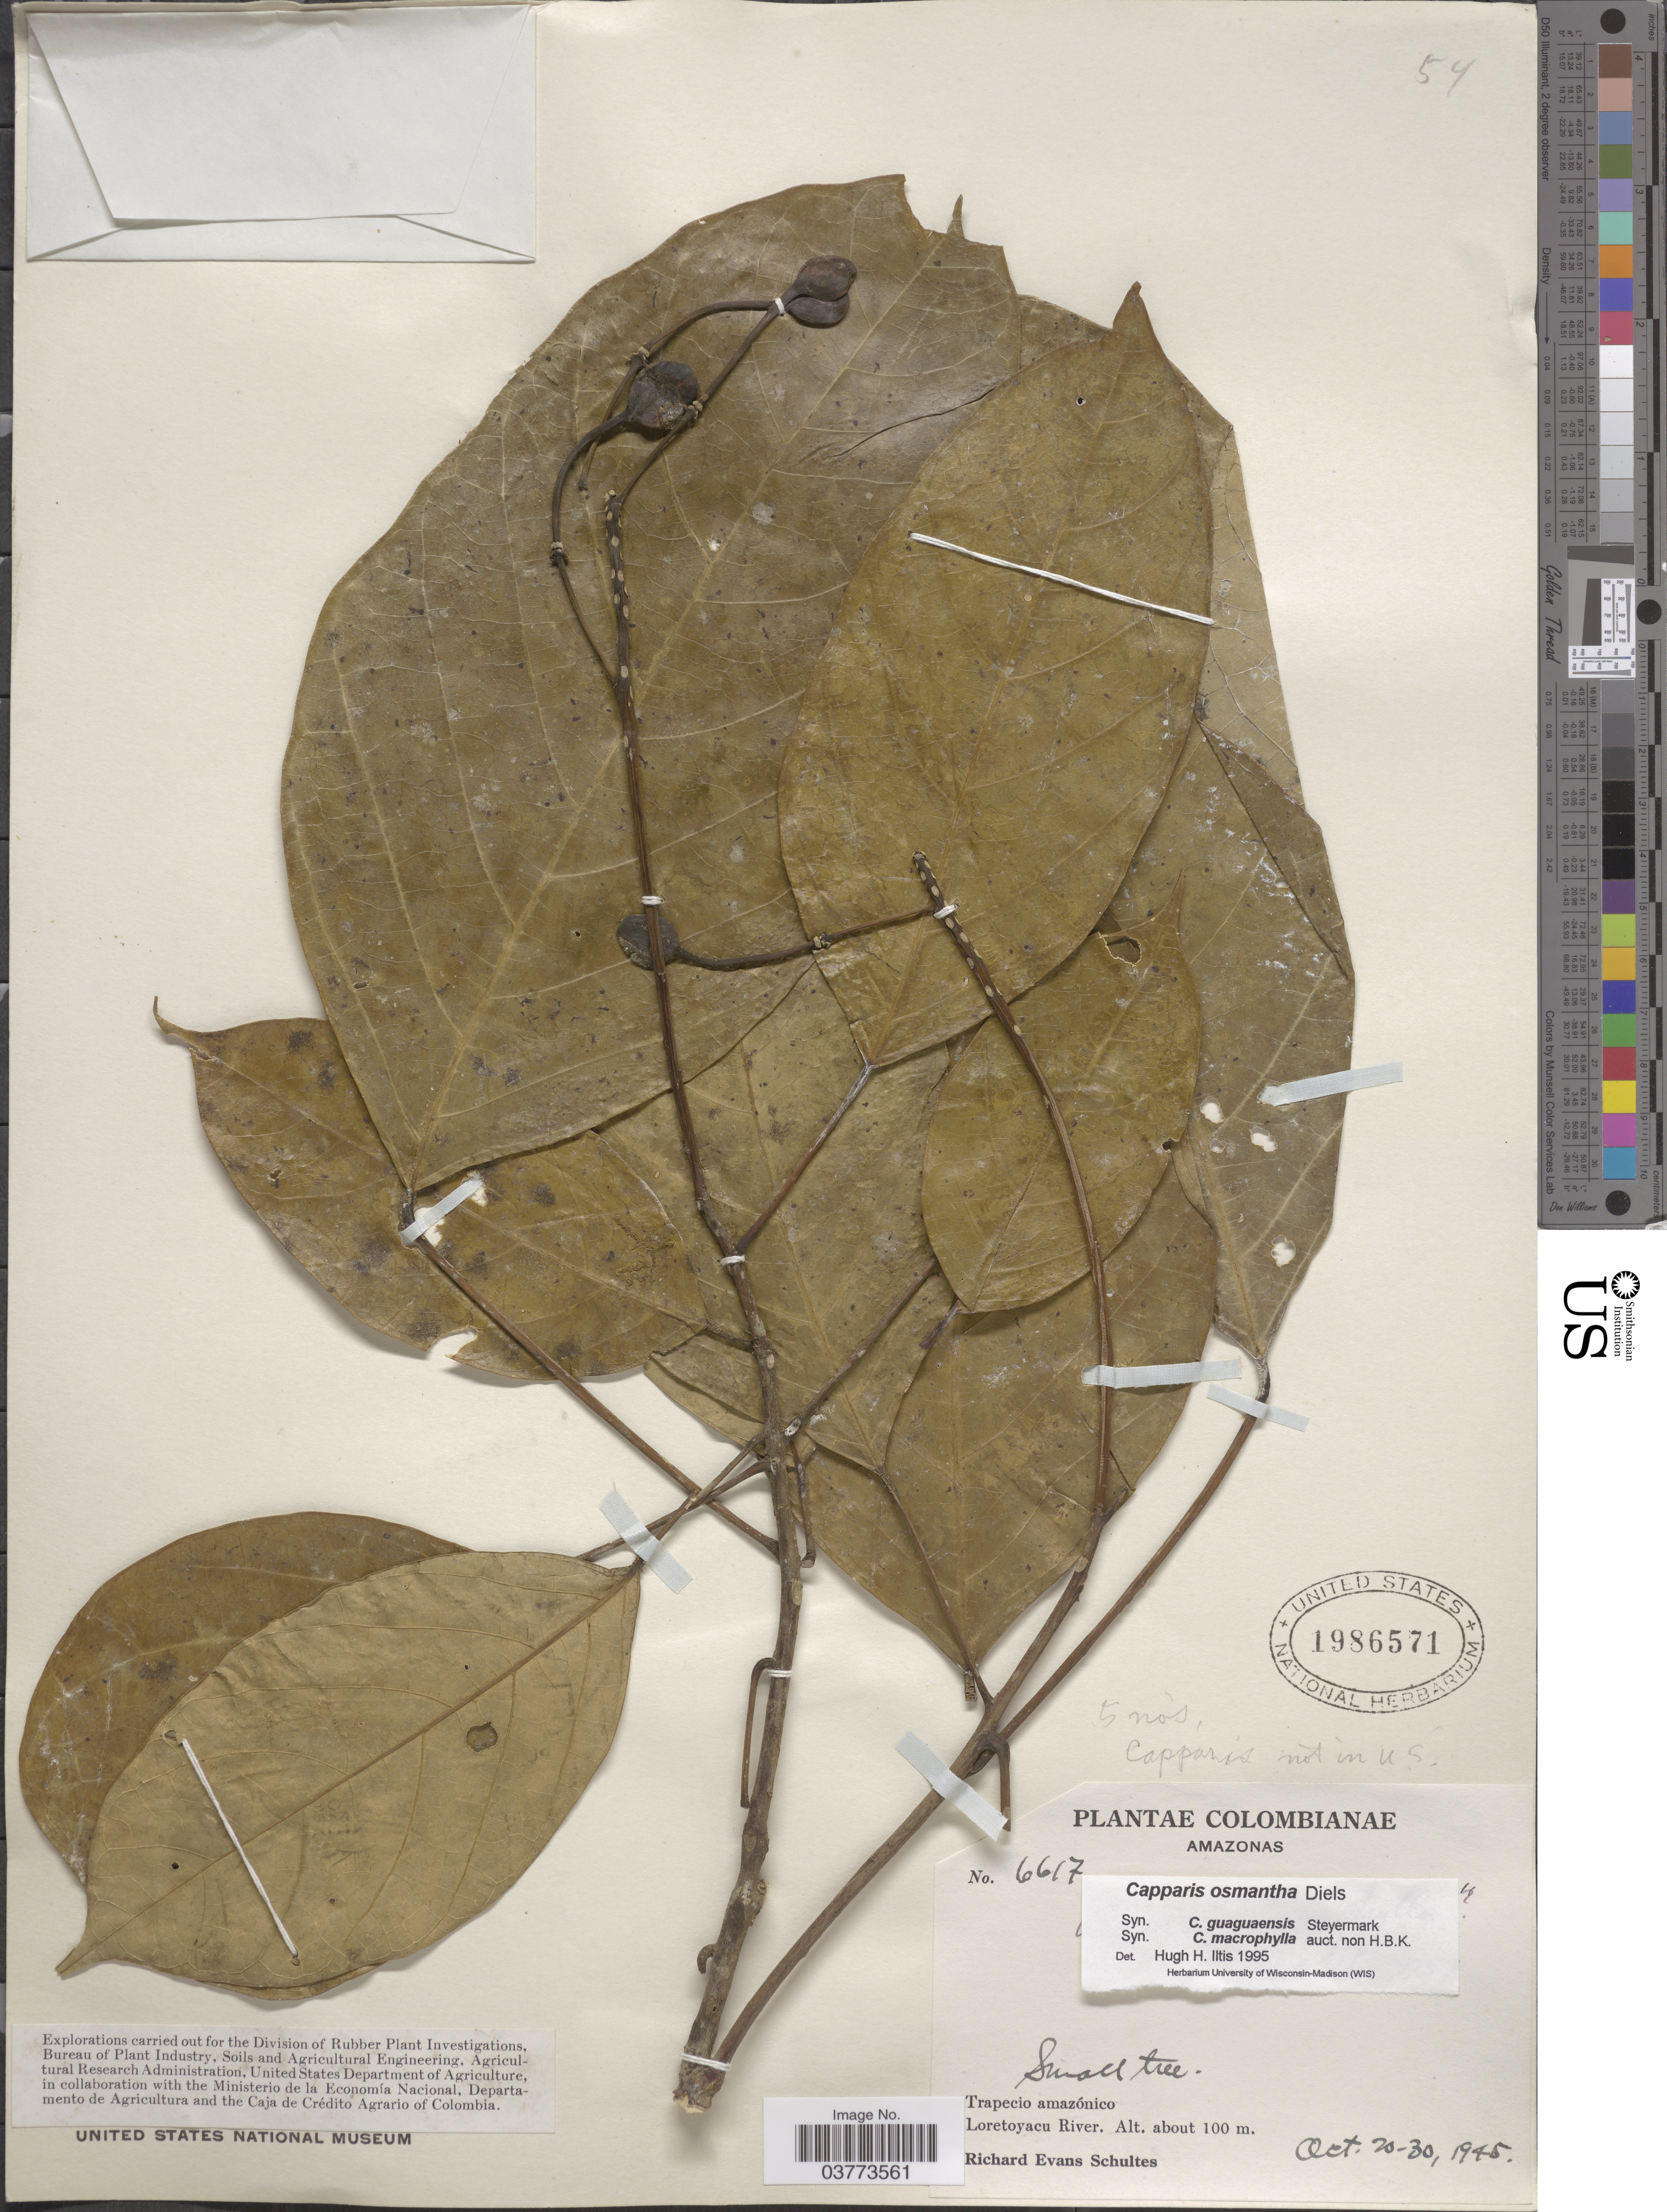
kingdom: Plantae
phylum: Tracheophyta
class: Magnoliopsida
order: Brassicales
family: Capparaceae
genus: Capparidastrum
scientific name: Capparidastrum osmanthum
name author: (Diels) Cornejo & Iltis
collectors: R. E. Schultes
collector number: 6617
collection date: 1945-10-20/1945-10-30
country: Colombia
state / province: Amazônas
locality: Trapecio amazónico. Loretoyacu River.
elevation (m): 100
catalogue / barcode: US 1986571